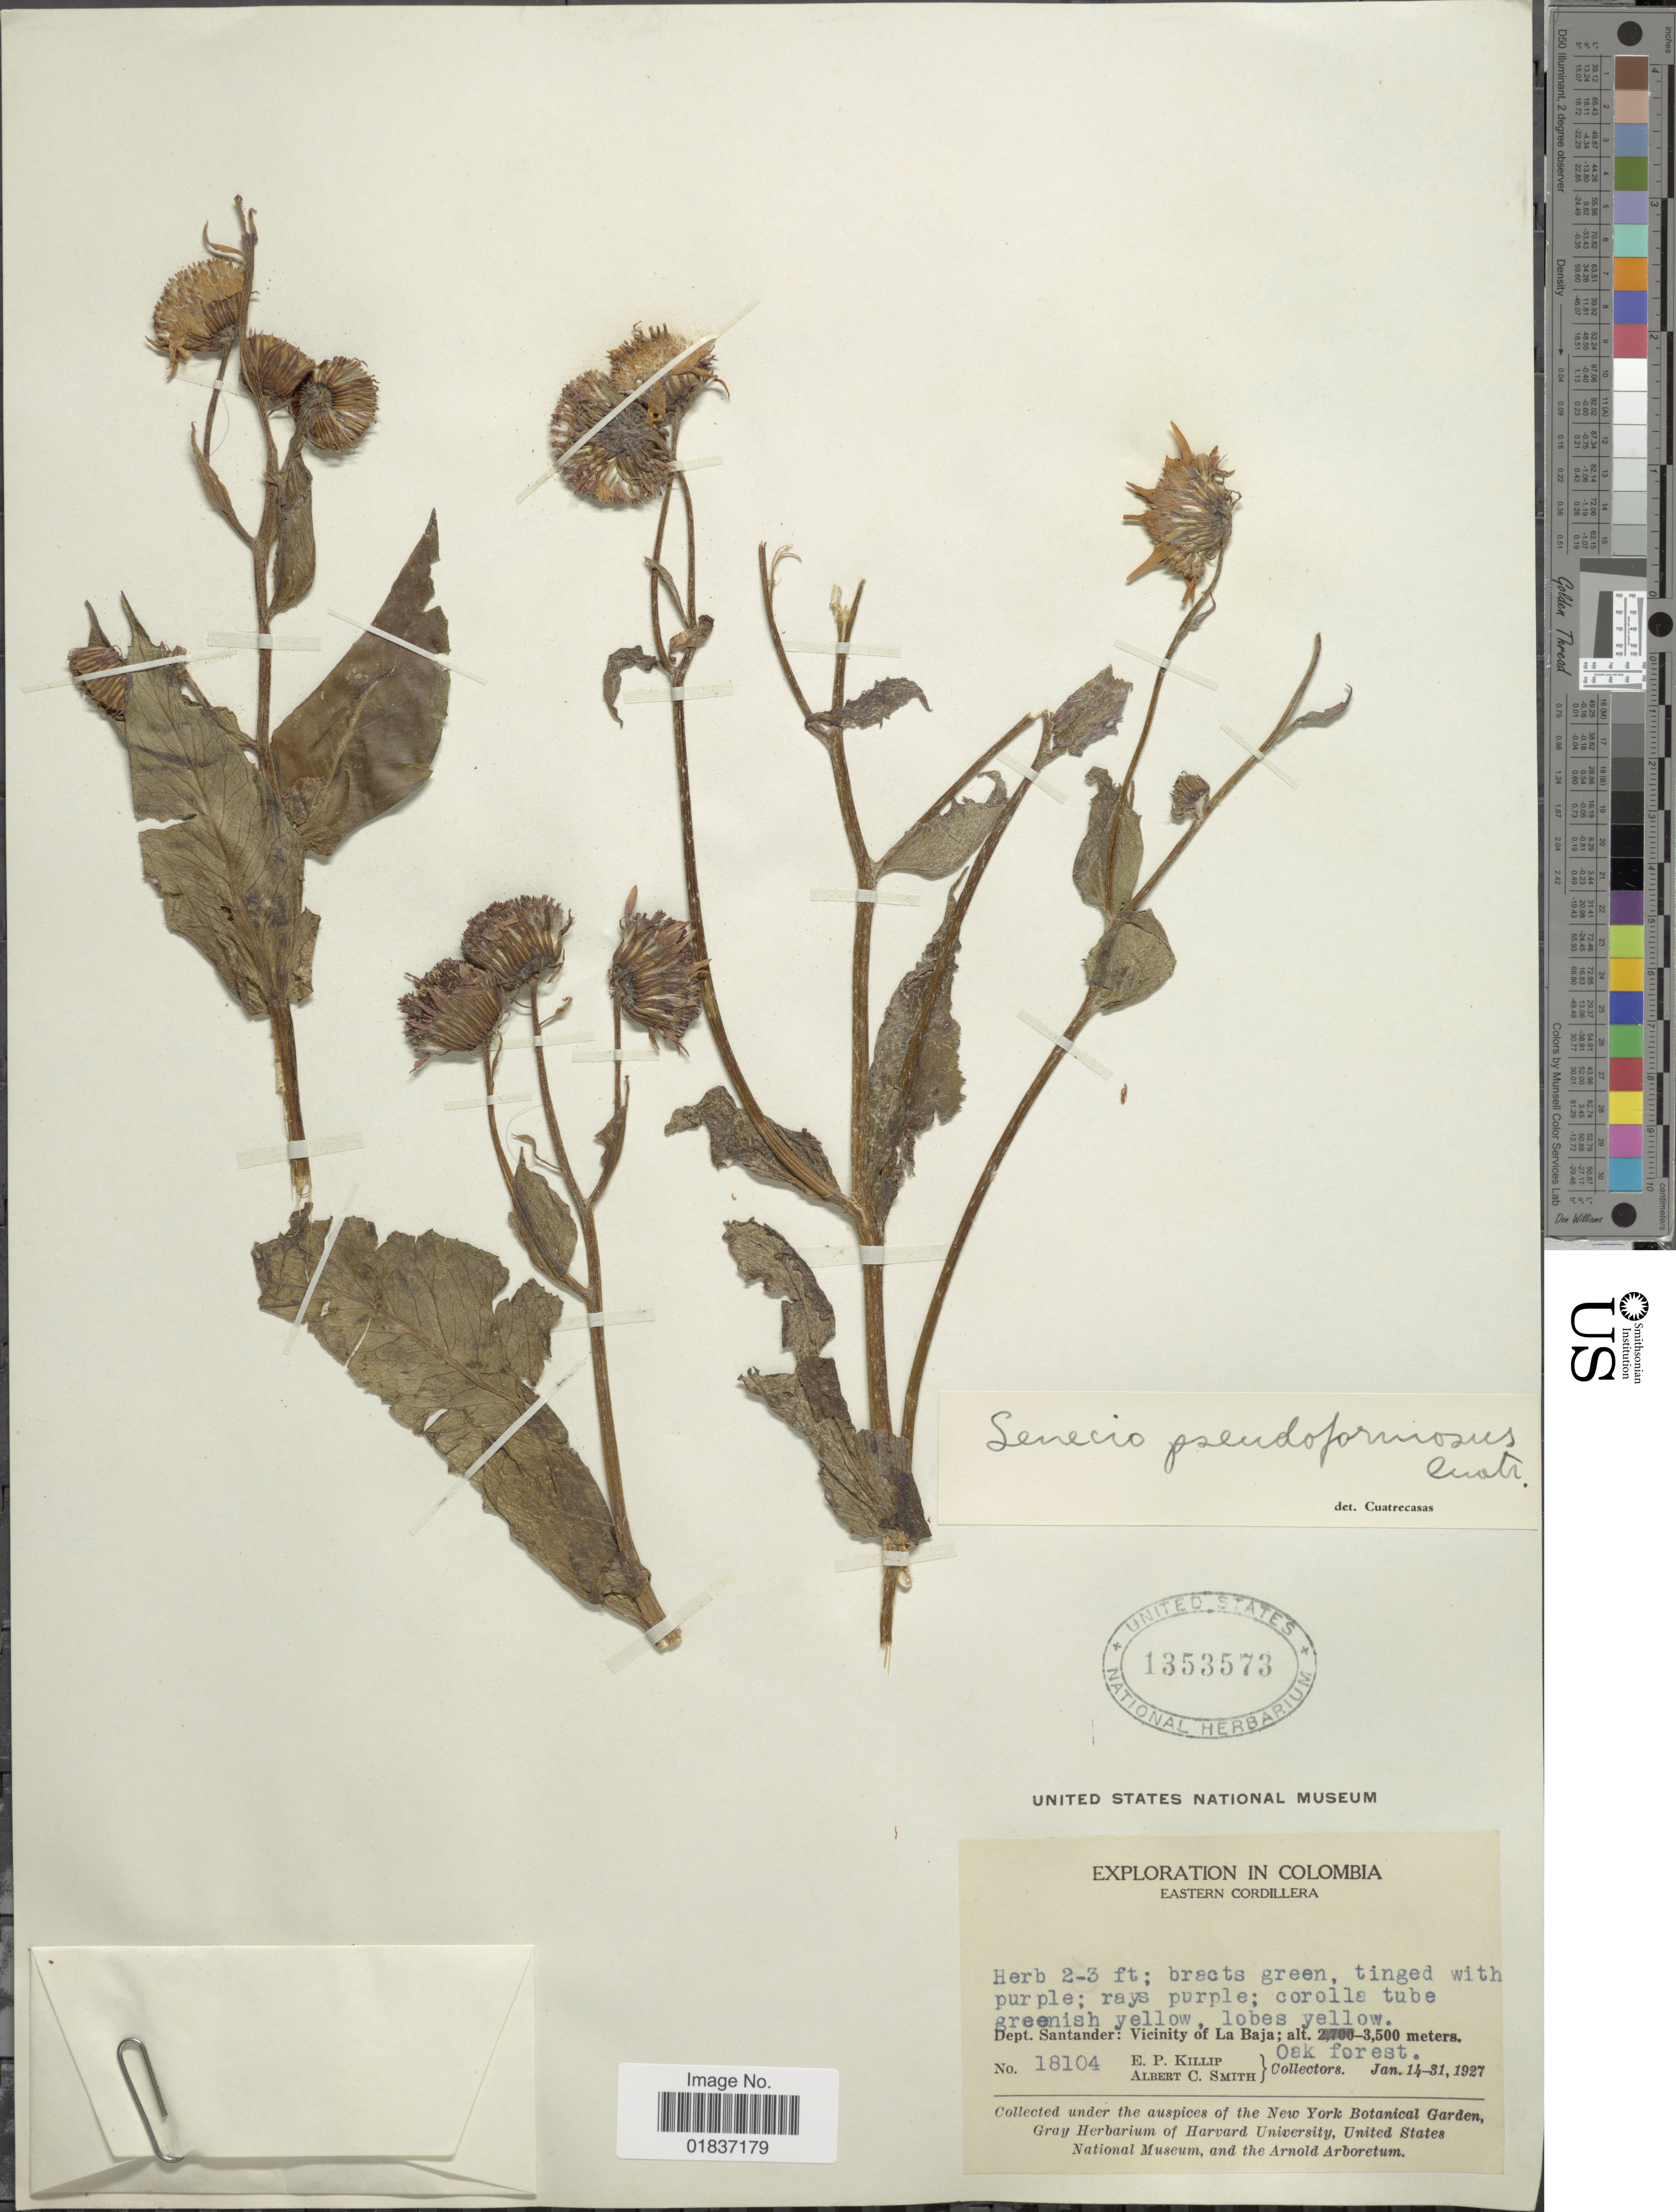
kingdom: Plantae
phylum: Tracheophyta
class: Magnoliopsida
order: Asterales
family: Asteraceae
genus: Senecio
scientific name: Senecio pseudoformosus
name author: Cuatrec.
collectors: E. P. Killip & A. C. Smith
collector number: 18104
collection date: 1927-01-14/1927-01-31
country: Colombia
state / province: Santander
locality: Dept. Santander: Vicinity of La Baja. Eastern Cordillera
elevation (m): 3500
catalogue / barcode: US 1353573